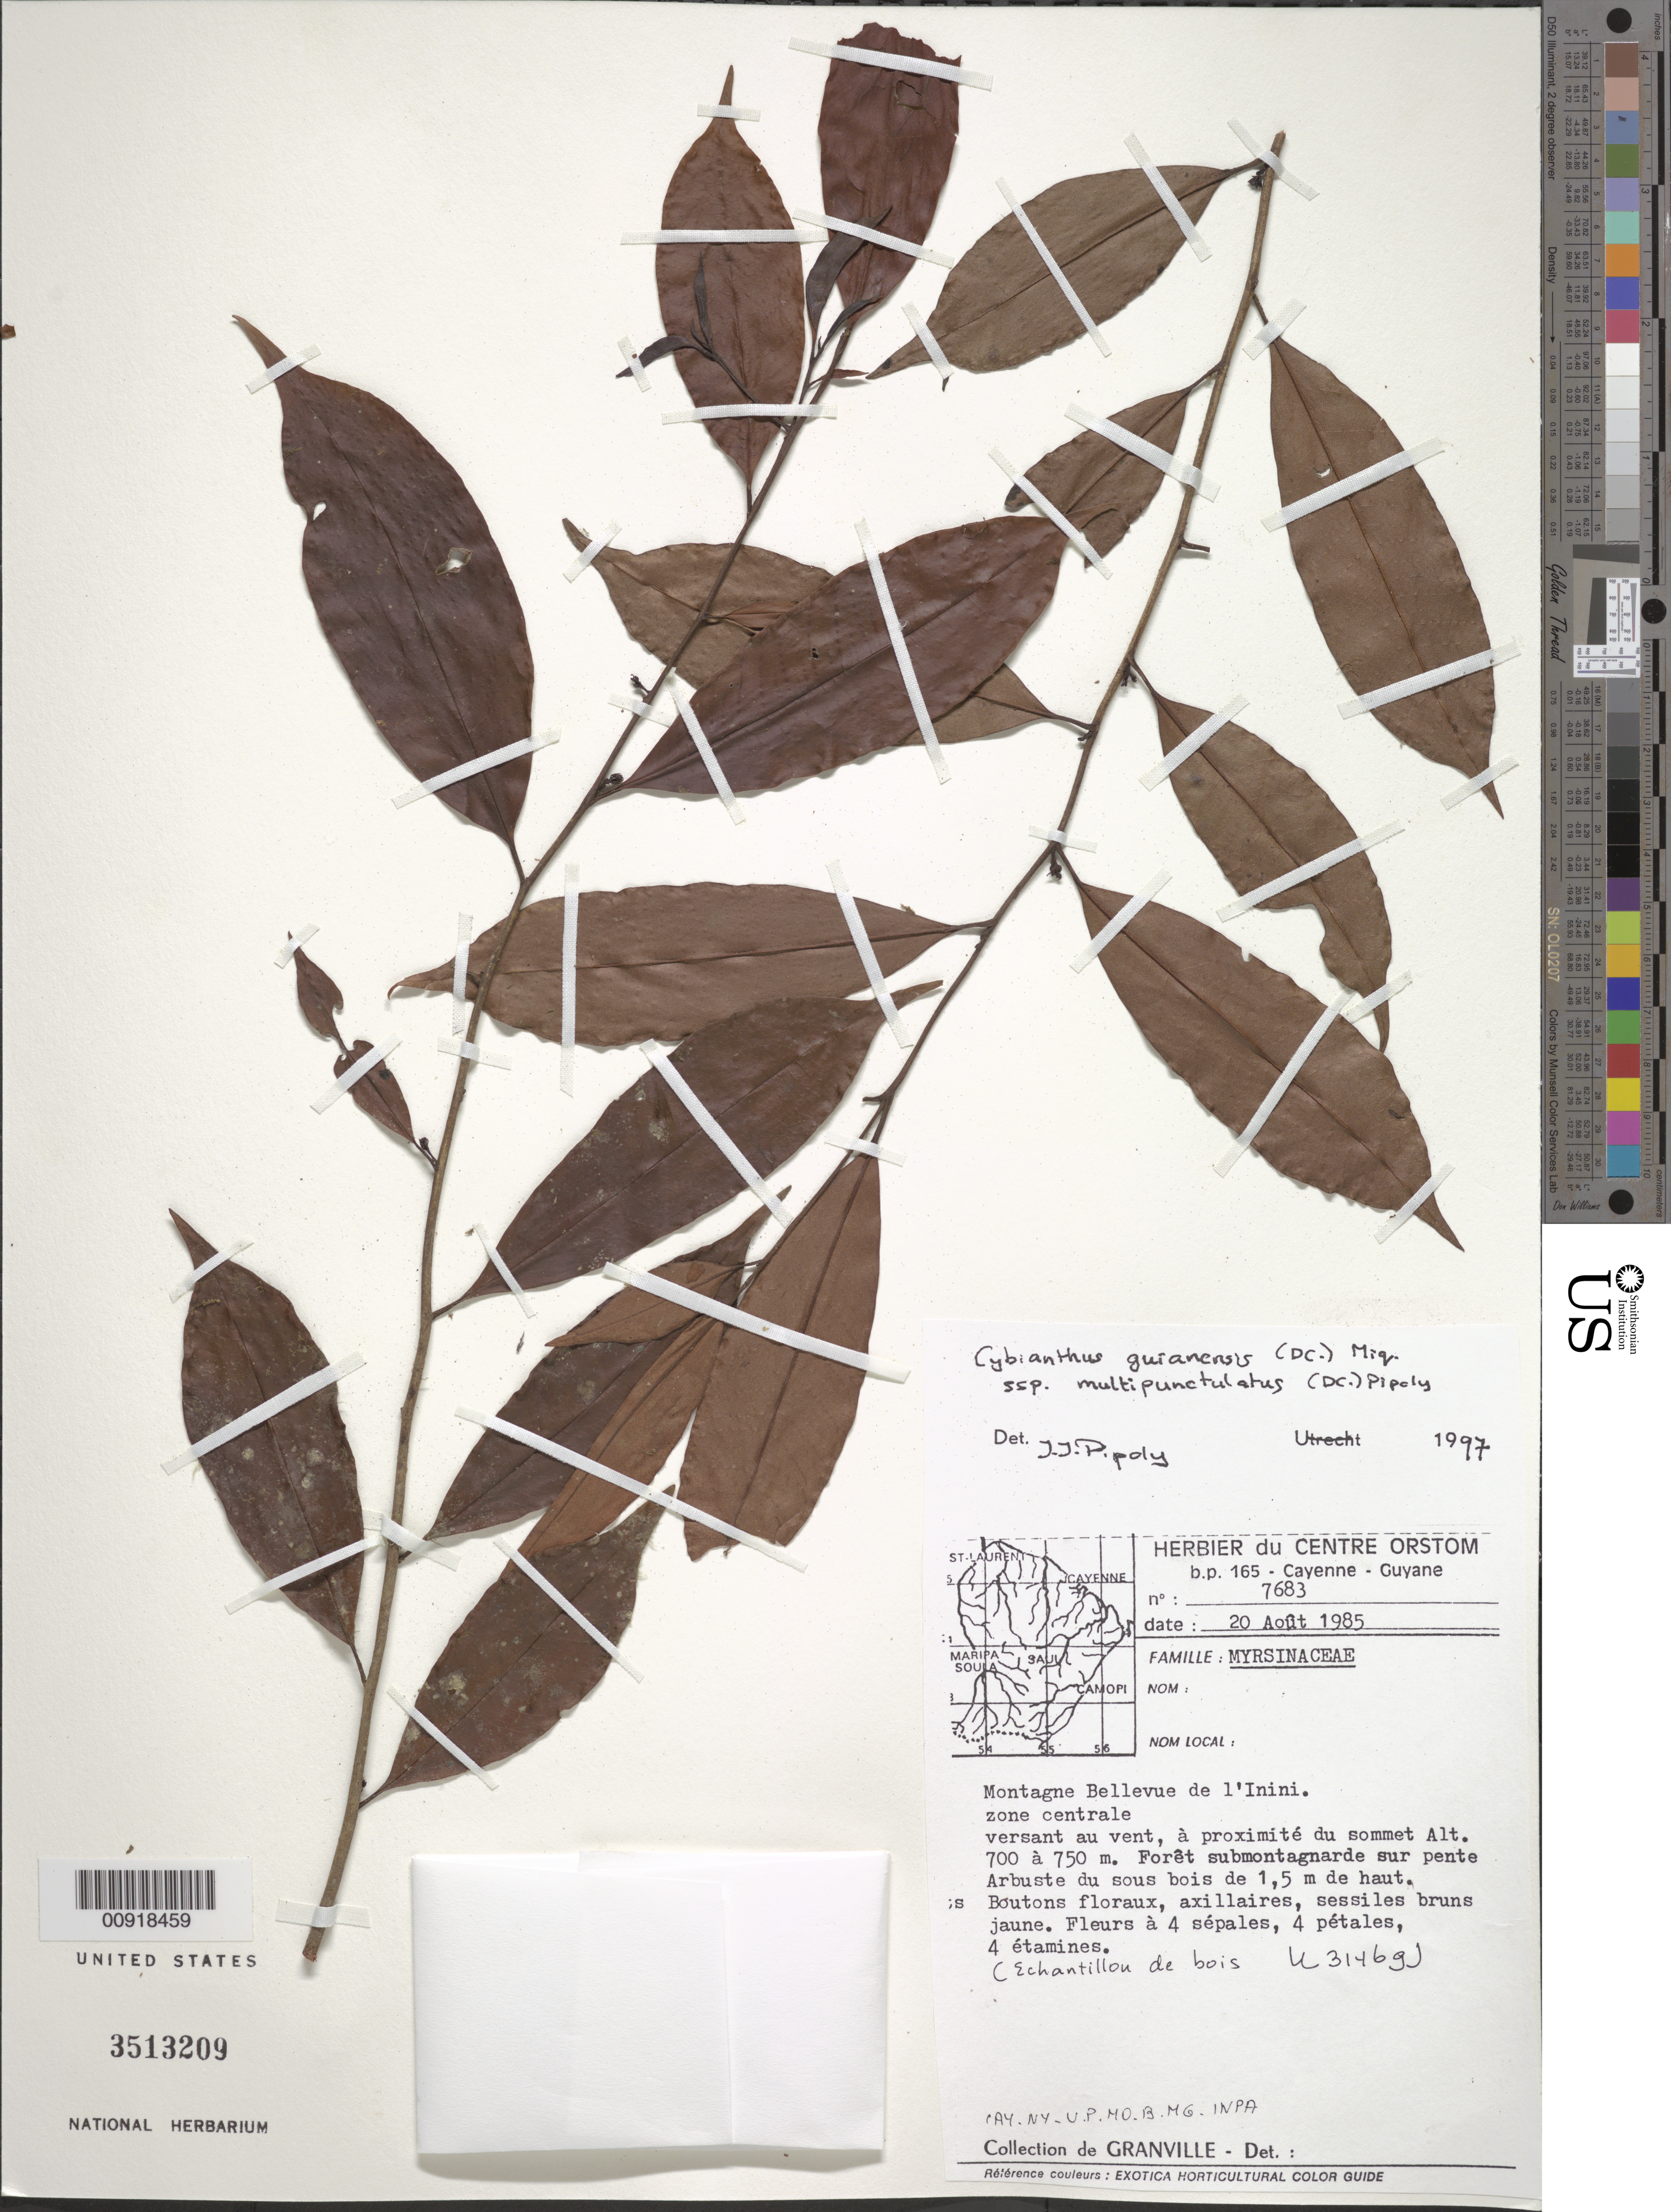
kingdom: Plantae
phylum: Tracheophyta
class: Magnoliopsida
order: Ericales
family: Primulaceae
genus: Cybianthus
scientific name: Cybianthus guyanensis subsp. multipunctatus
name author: (A. DC.) Pipoly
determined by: Pipoly, J. J., III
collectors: J.-J. de Granville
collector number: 7683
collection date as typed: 20-Aug-85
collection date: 1985-08-20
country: French Guiana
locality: Montagnes Bellevue de l'Inini, zone centrale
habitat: Forêt submontagnarde sur pente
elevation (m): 700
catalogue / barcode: US 3513209